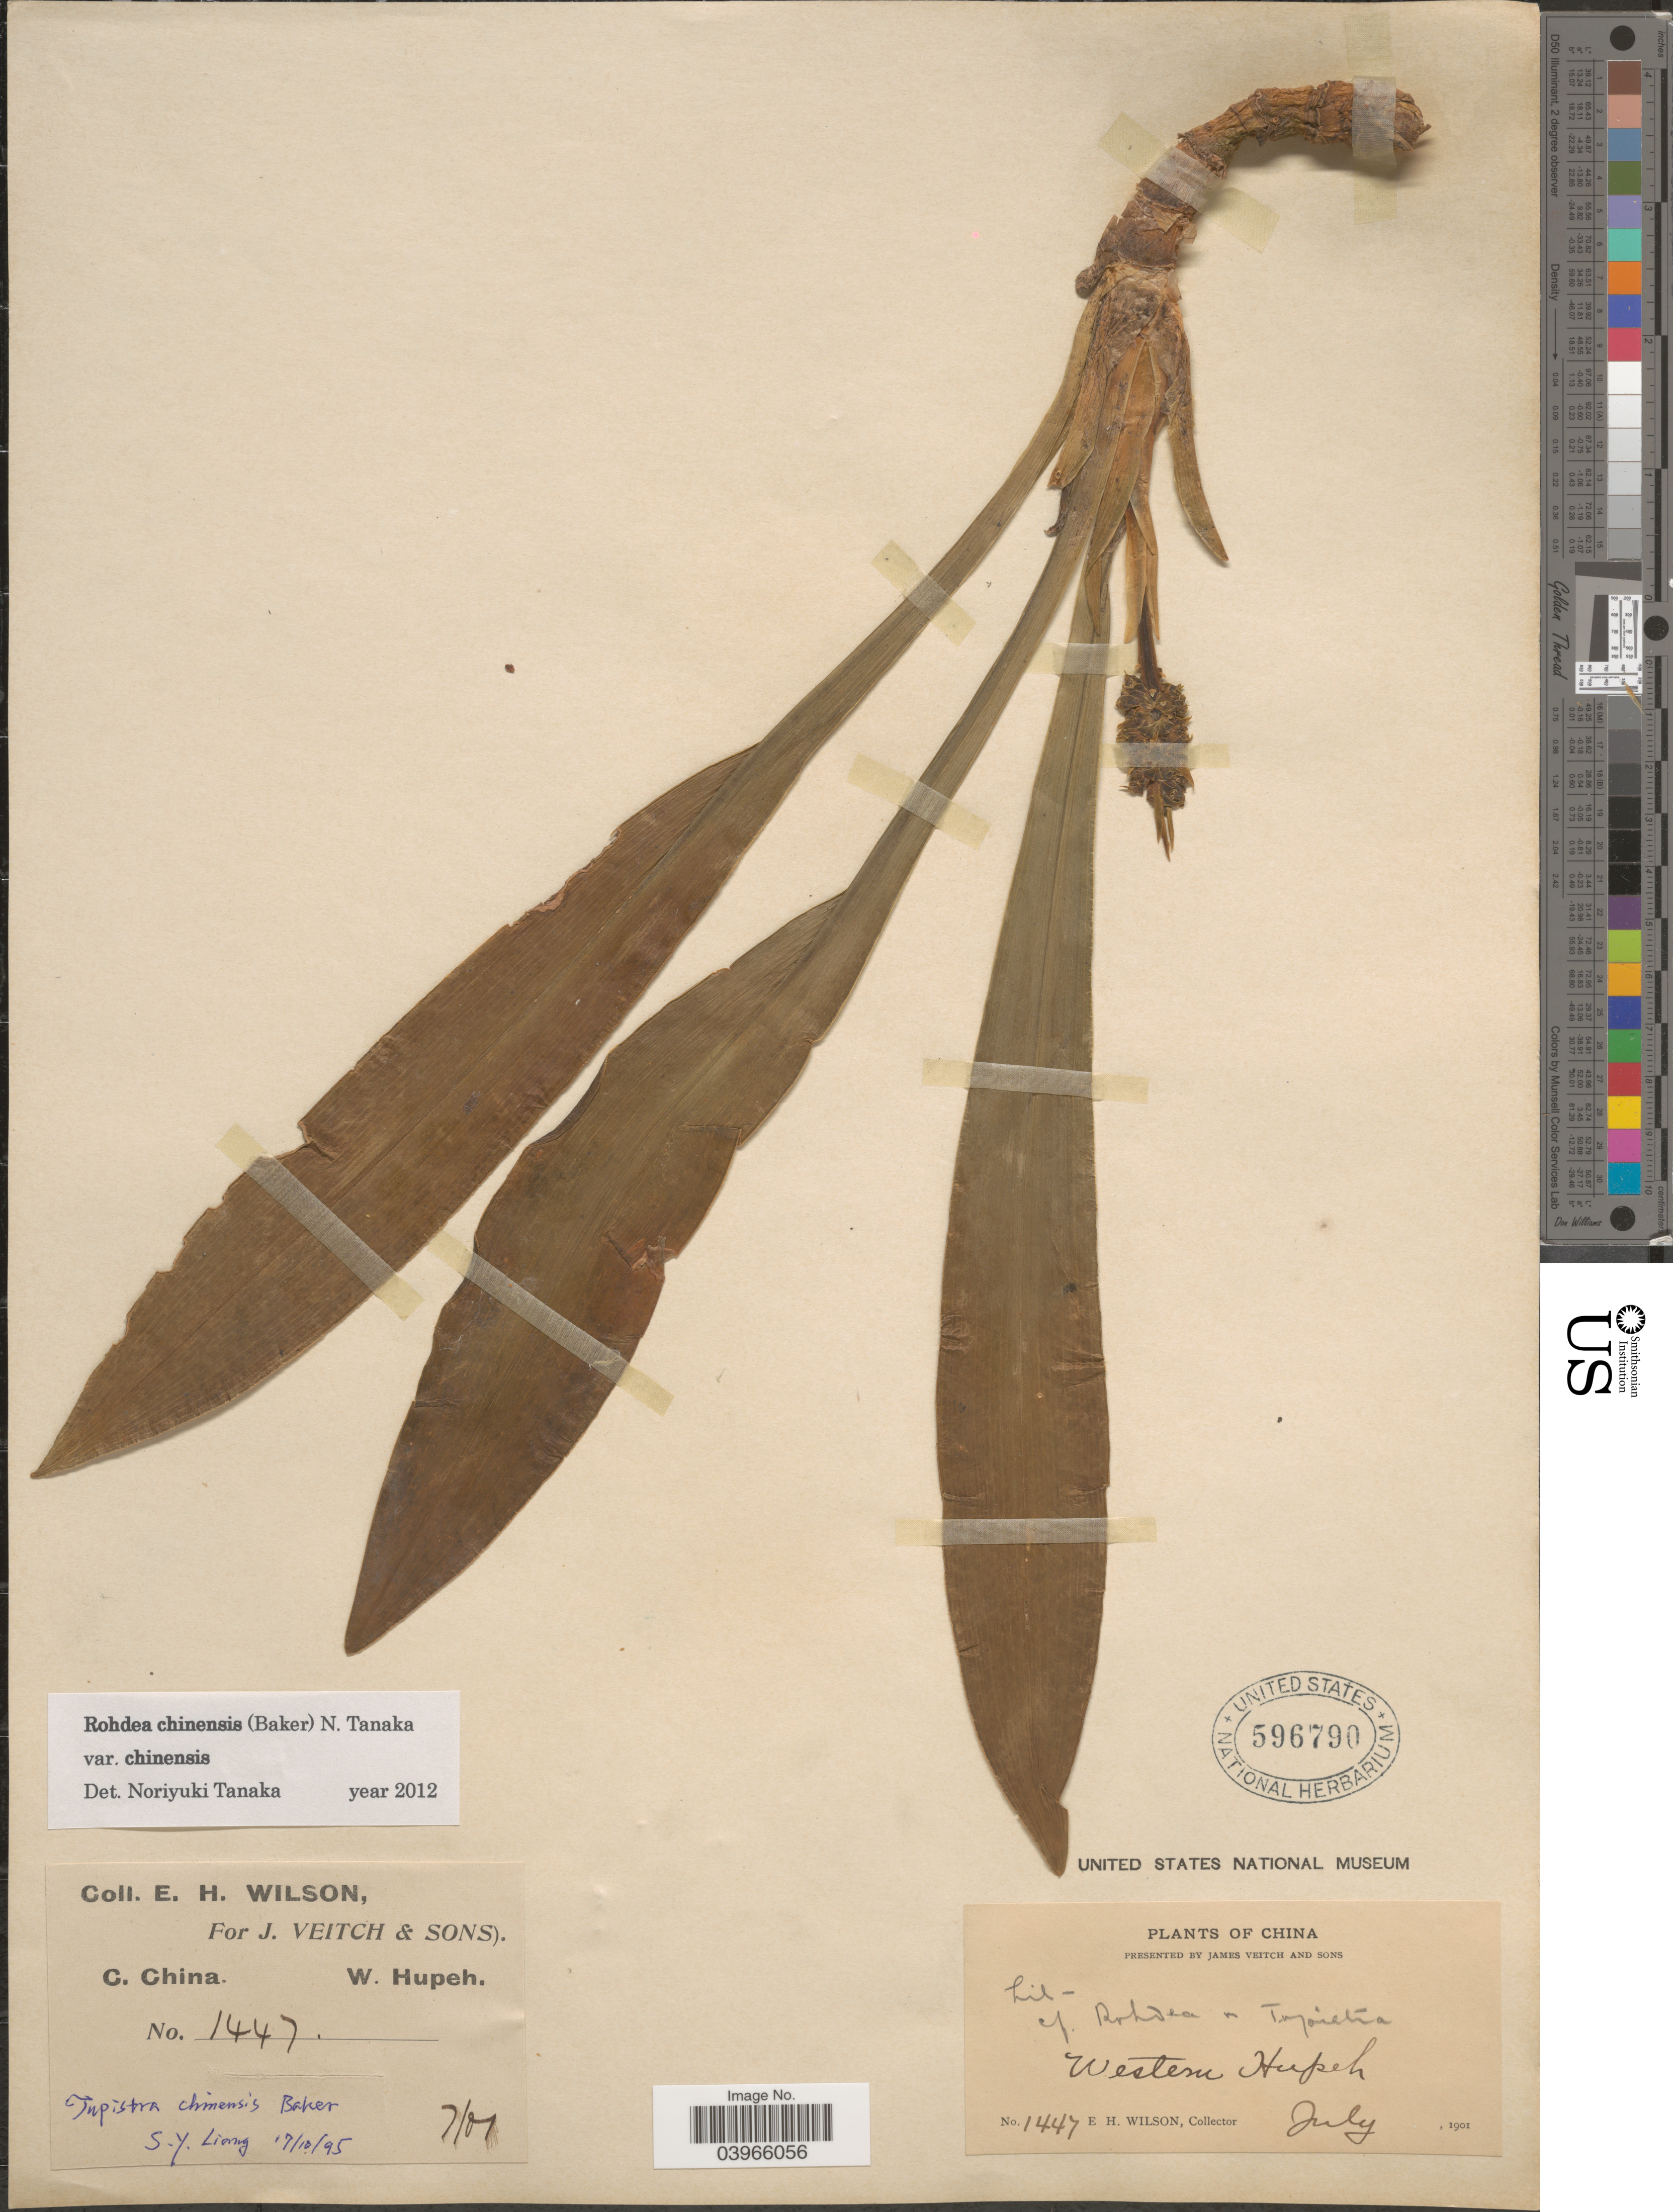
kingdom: Plantae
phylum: Tracheophyta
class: Liliopsida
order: Asparagales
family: Asparagaceae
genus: Rohdea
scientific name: Rohdea chinensis var. chinensis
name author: (Baker) N. Tanaka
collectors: E. Wilson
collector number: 1447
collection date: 1901-07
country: China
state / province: Hubei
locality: C. China. Western Hupeh.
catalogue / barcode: US 596790